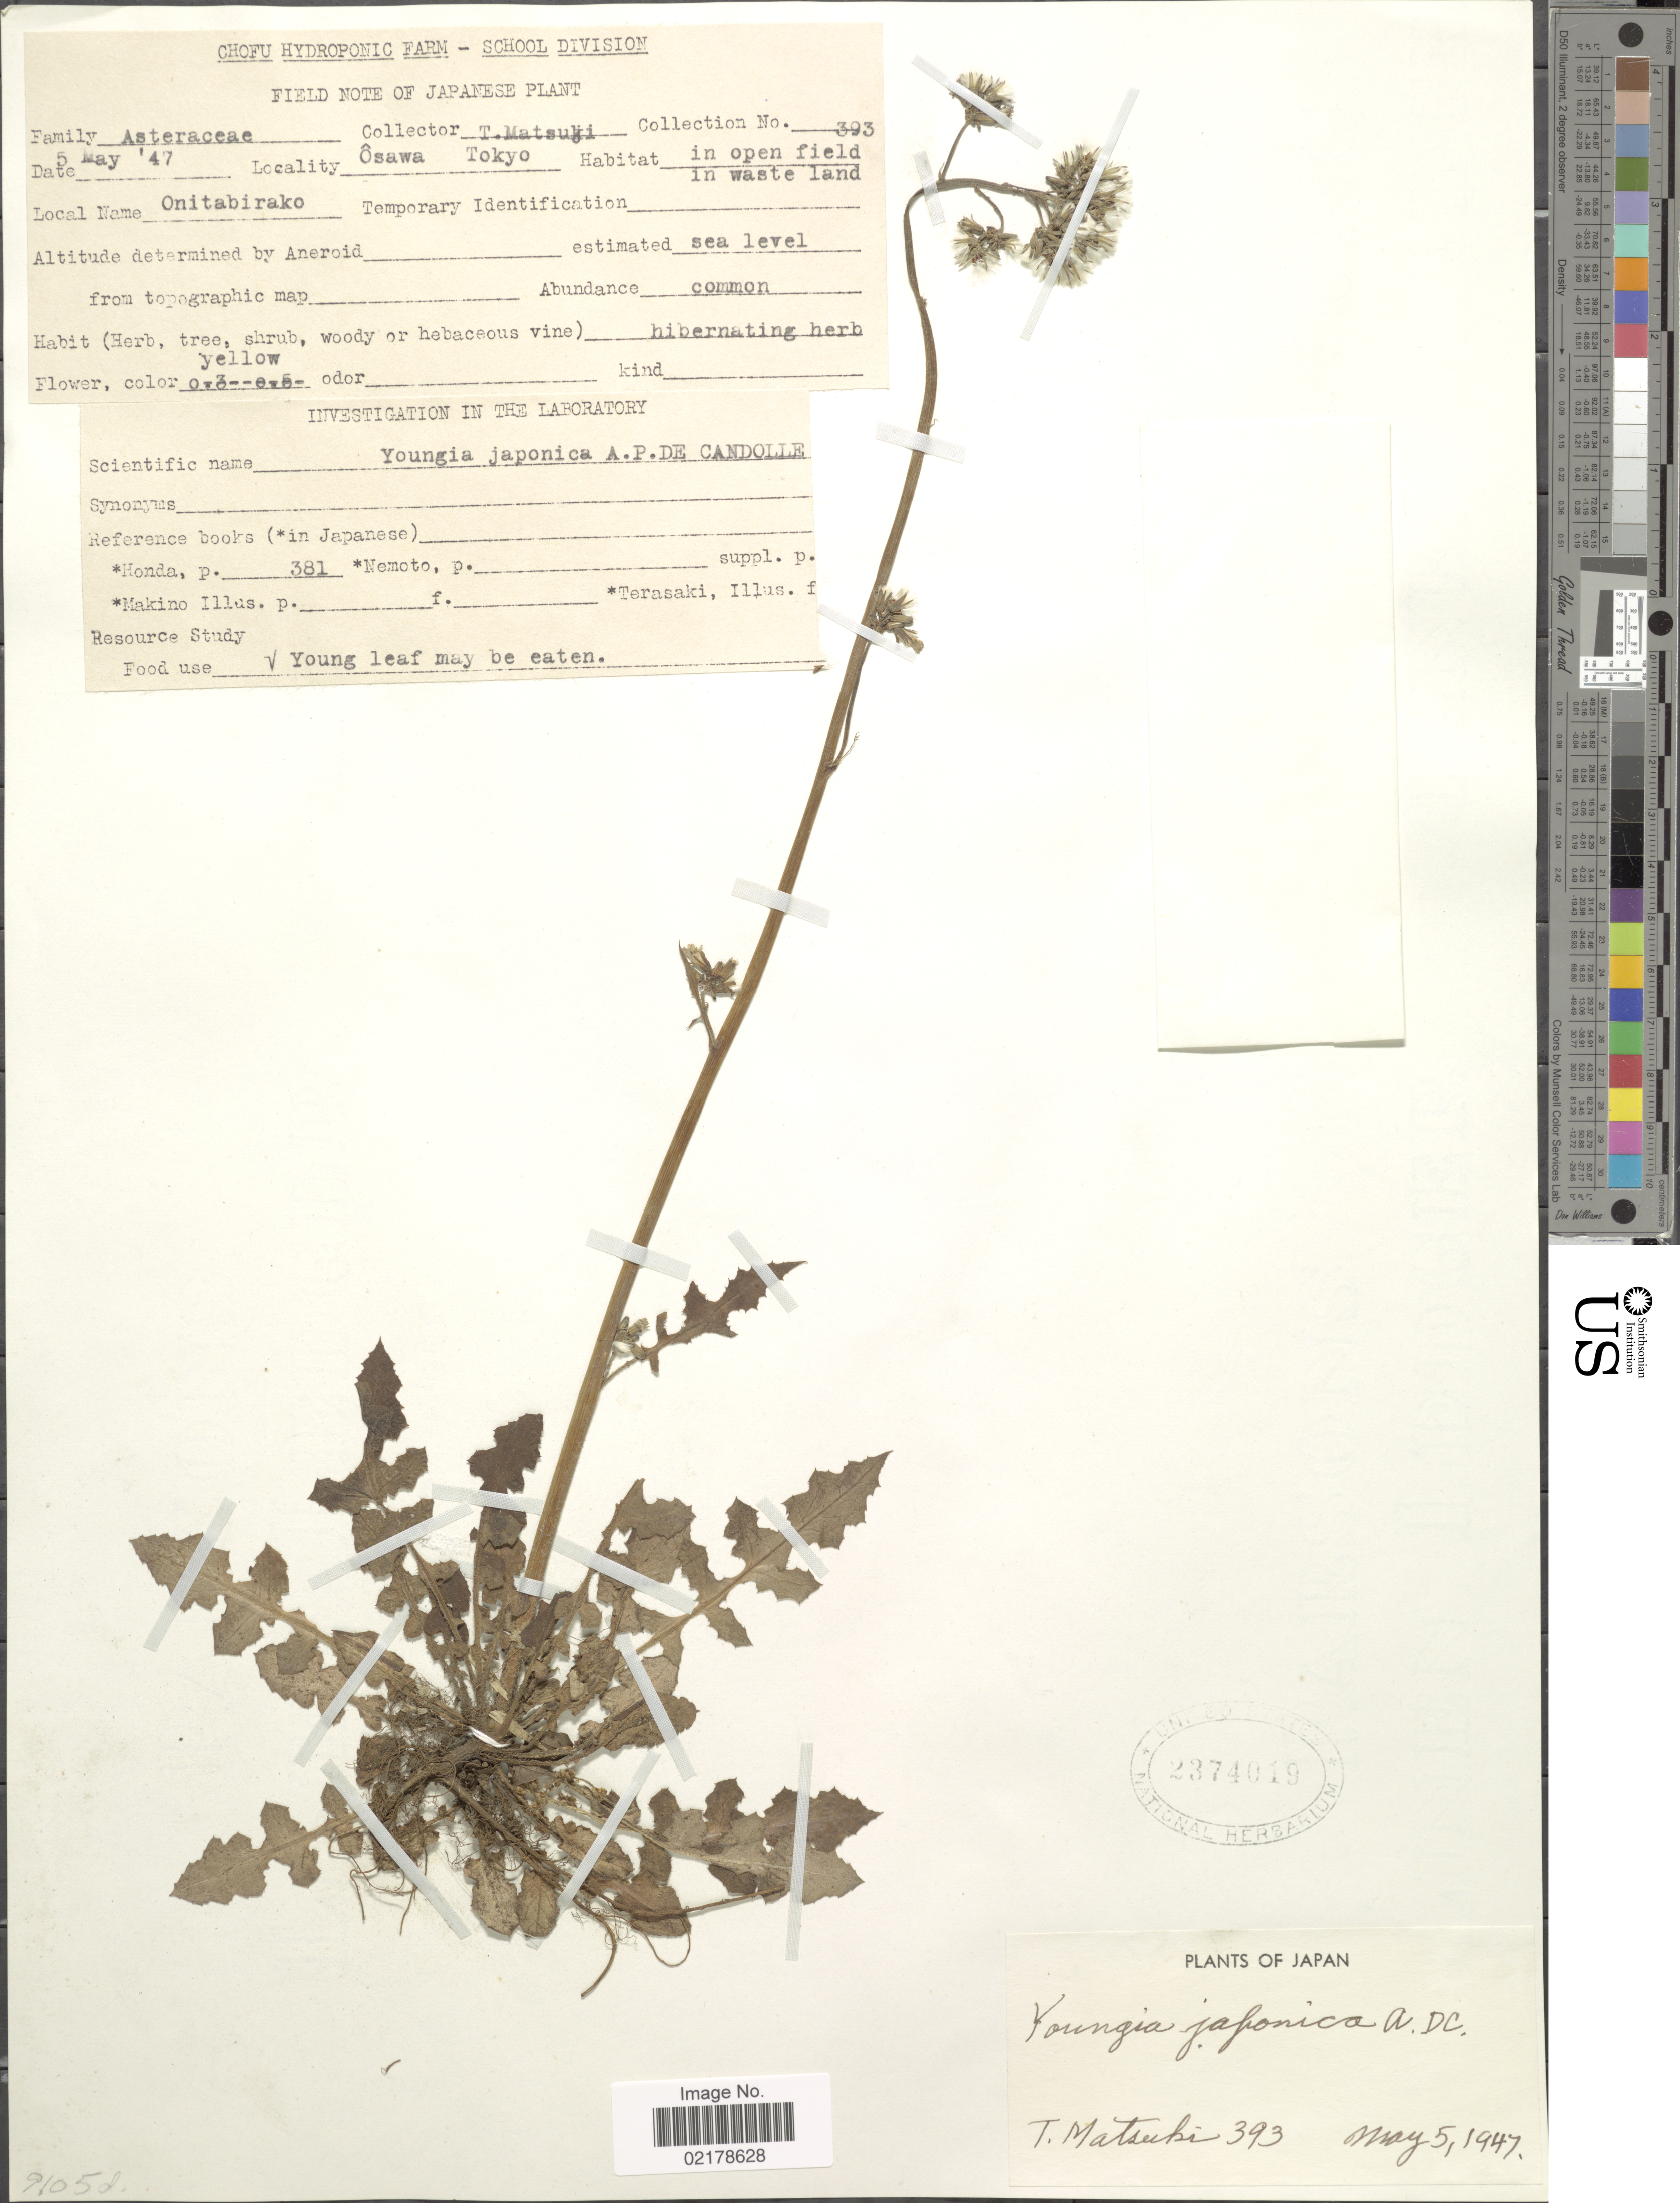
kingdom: Plantae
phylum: Tracheophyta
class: Magnoliopsida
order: Asterales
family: Asteraceae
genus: Youngia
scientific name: Youngia japonica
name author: (L.) DC.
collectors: T. Matsuki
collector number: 393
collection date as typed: Transcribed d/m/y: 5/5/47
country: Japan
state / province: Tokyo, Federal City of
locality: Osawa Tokyo.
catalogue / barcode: US 2374019